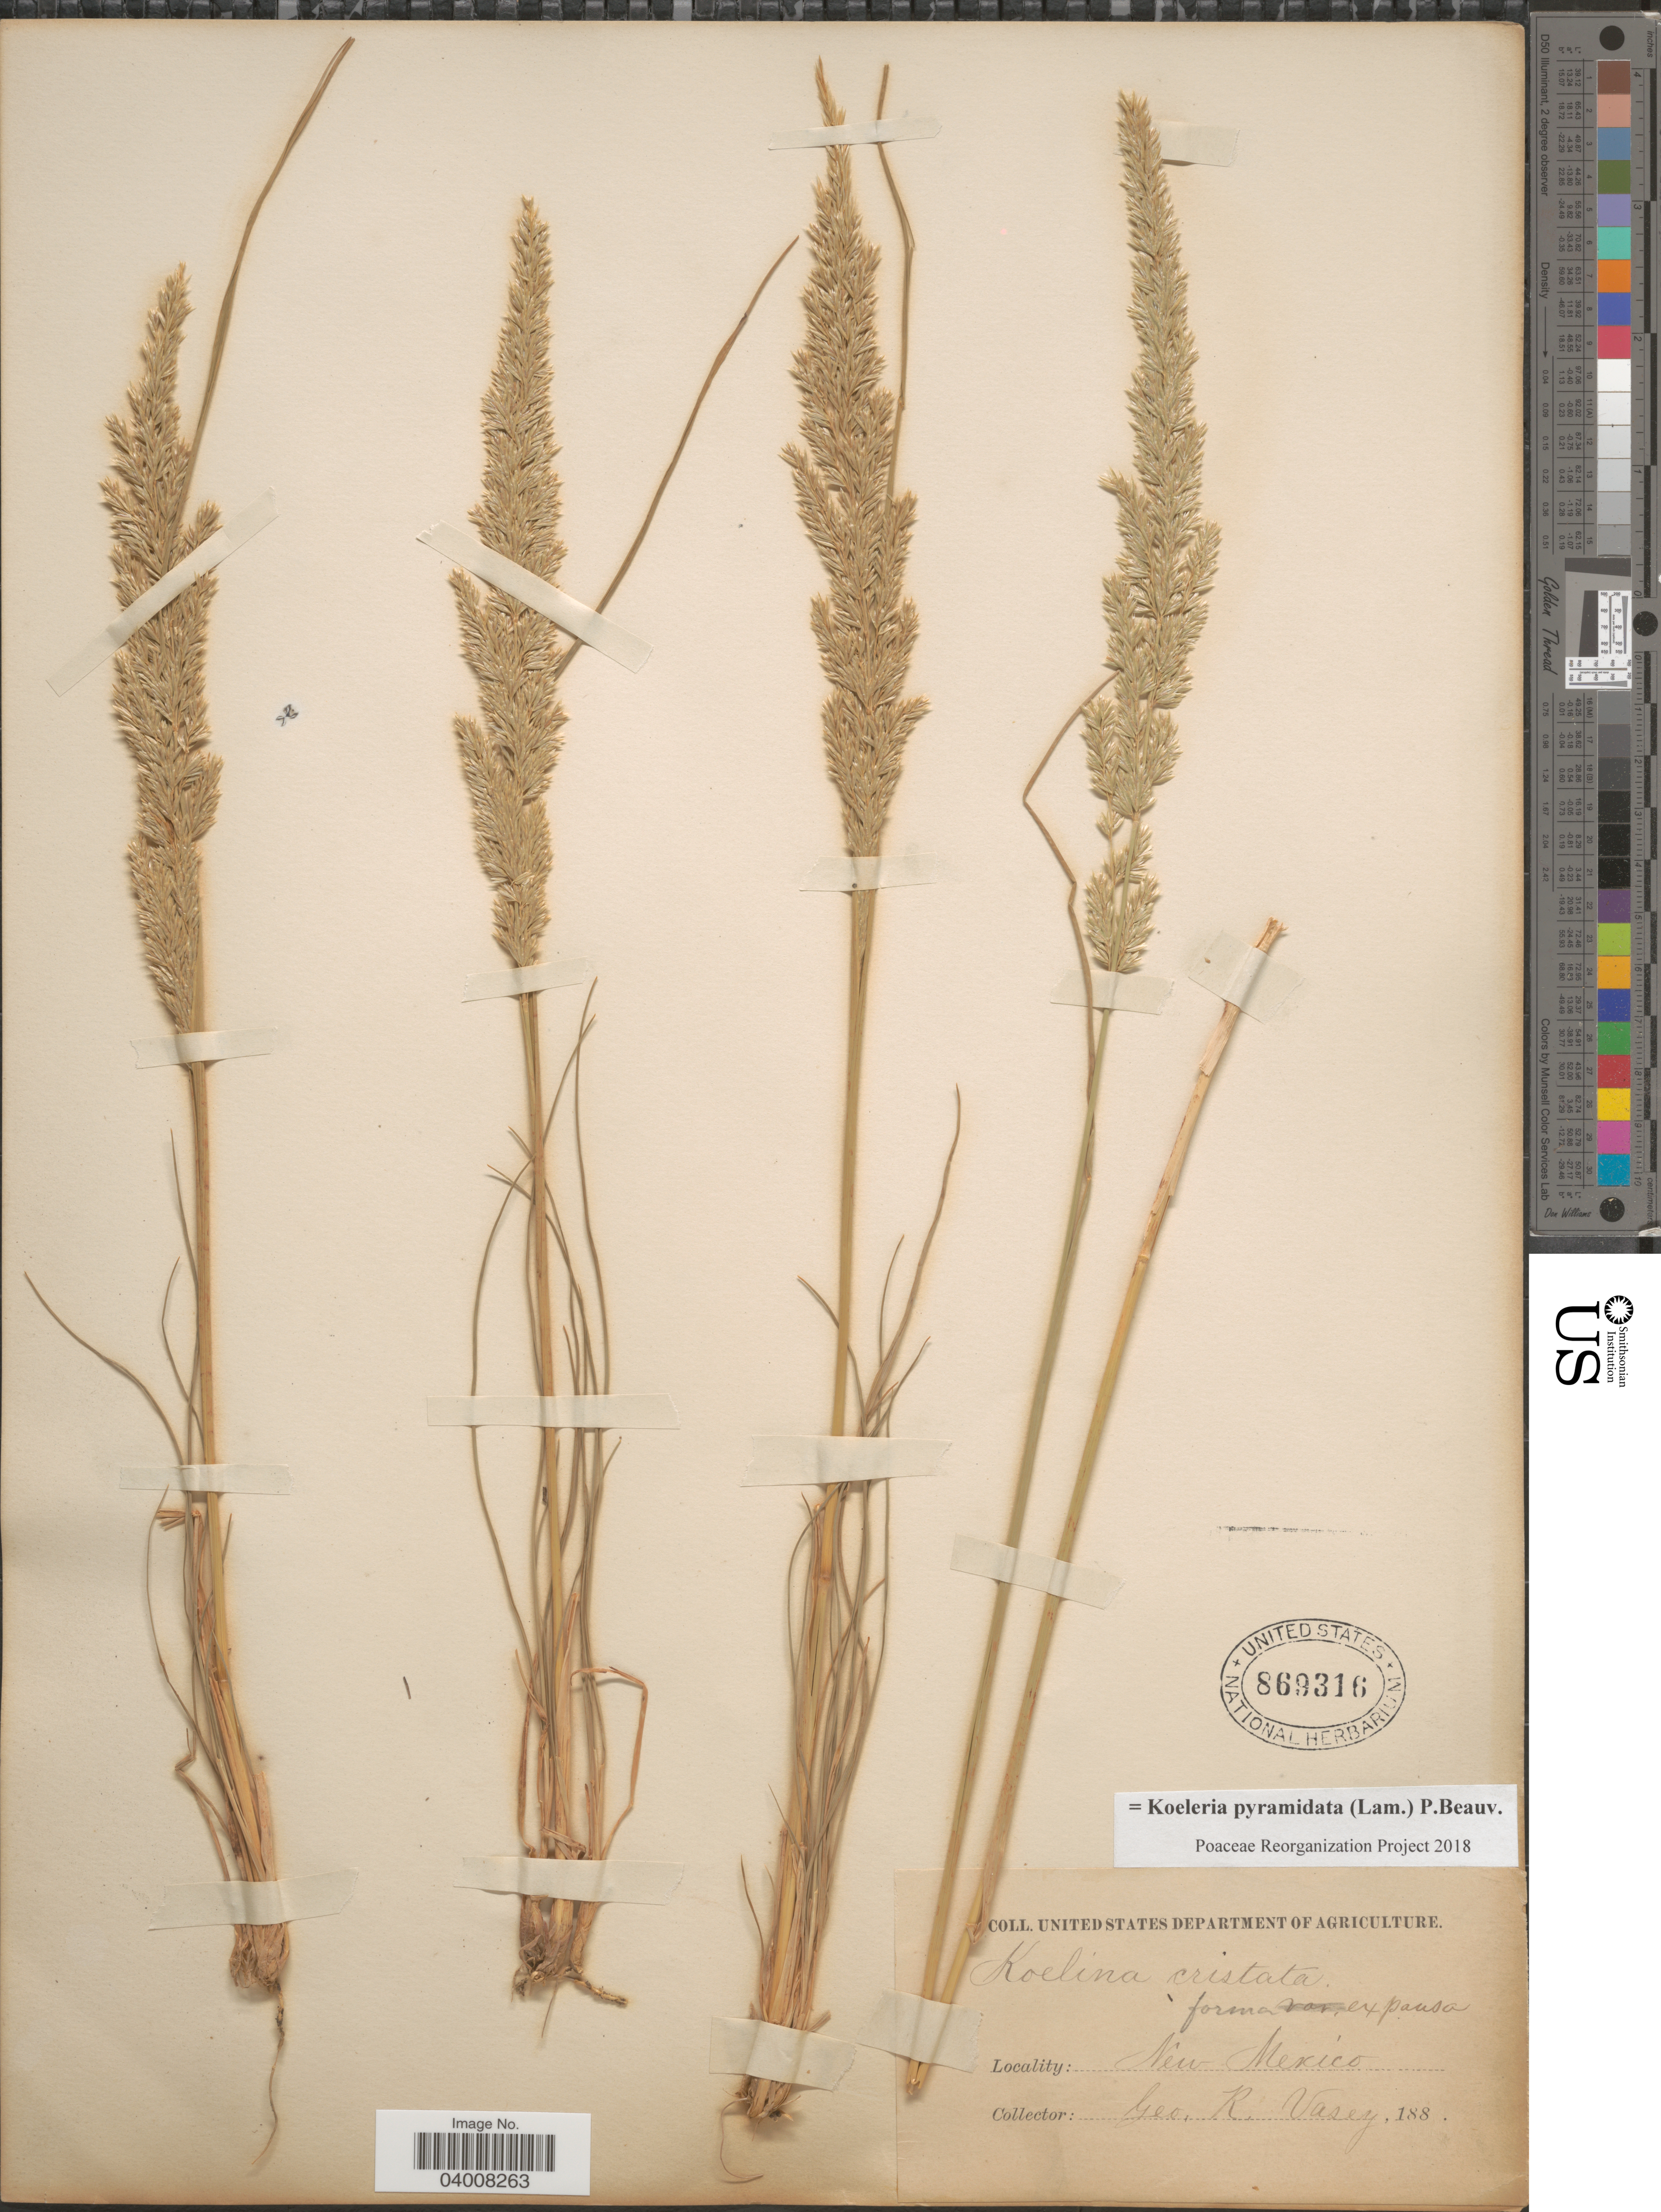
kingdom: Plantae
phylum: Tracheophyta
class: Liliopsida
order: Poales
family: Poaceae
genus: Koeleria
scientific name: Koeleria pyramidata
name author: (Lam.) P. Beauv.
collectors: G. R. Vasey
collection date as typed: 188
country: United States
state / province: New Mexico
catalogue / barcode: US 869316